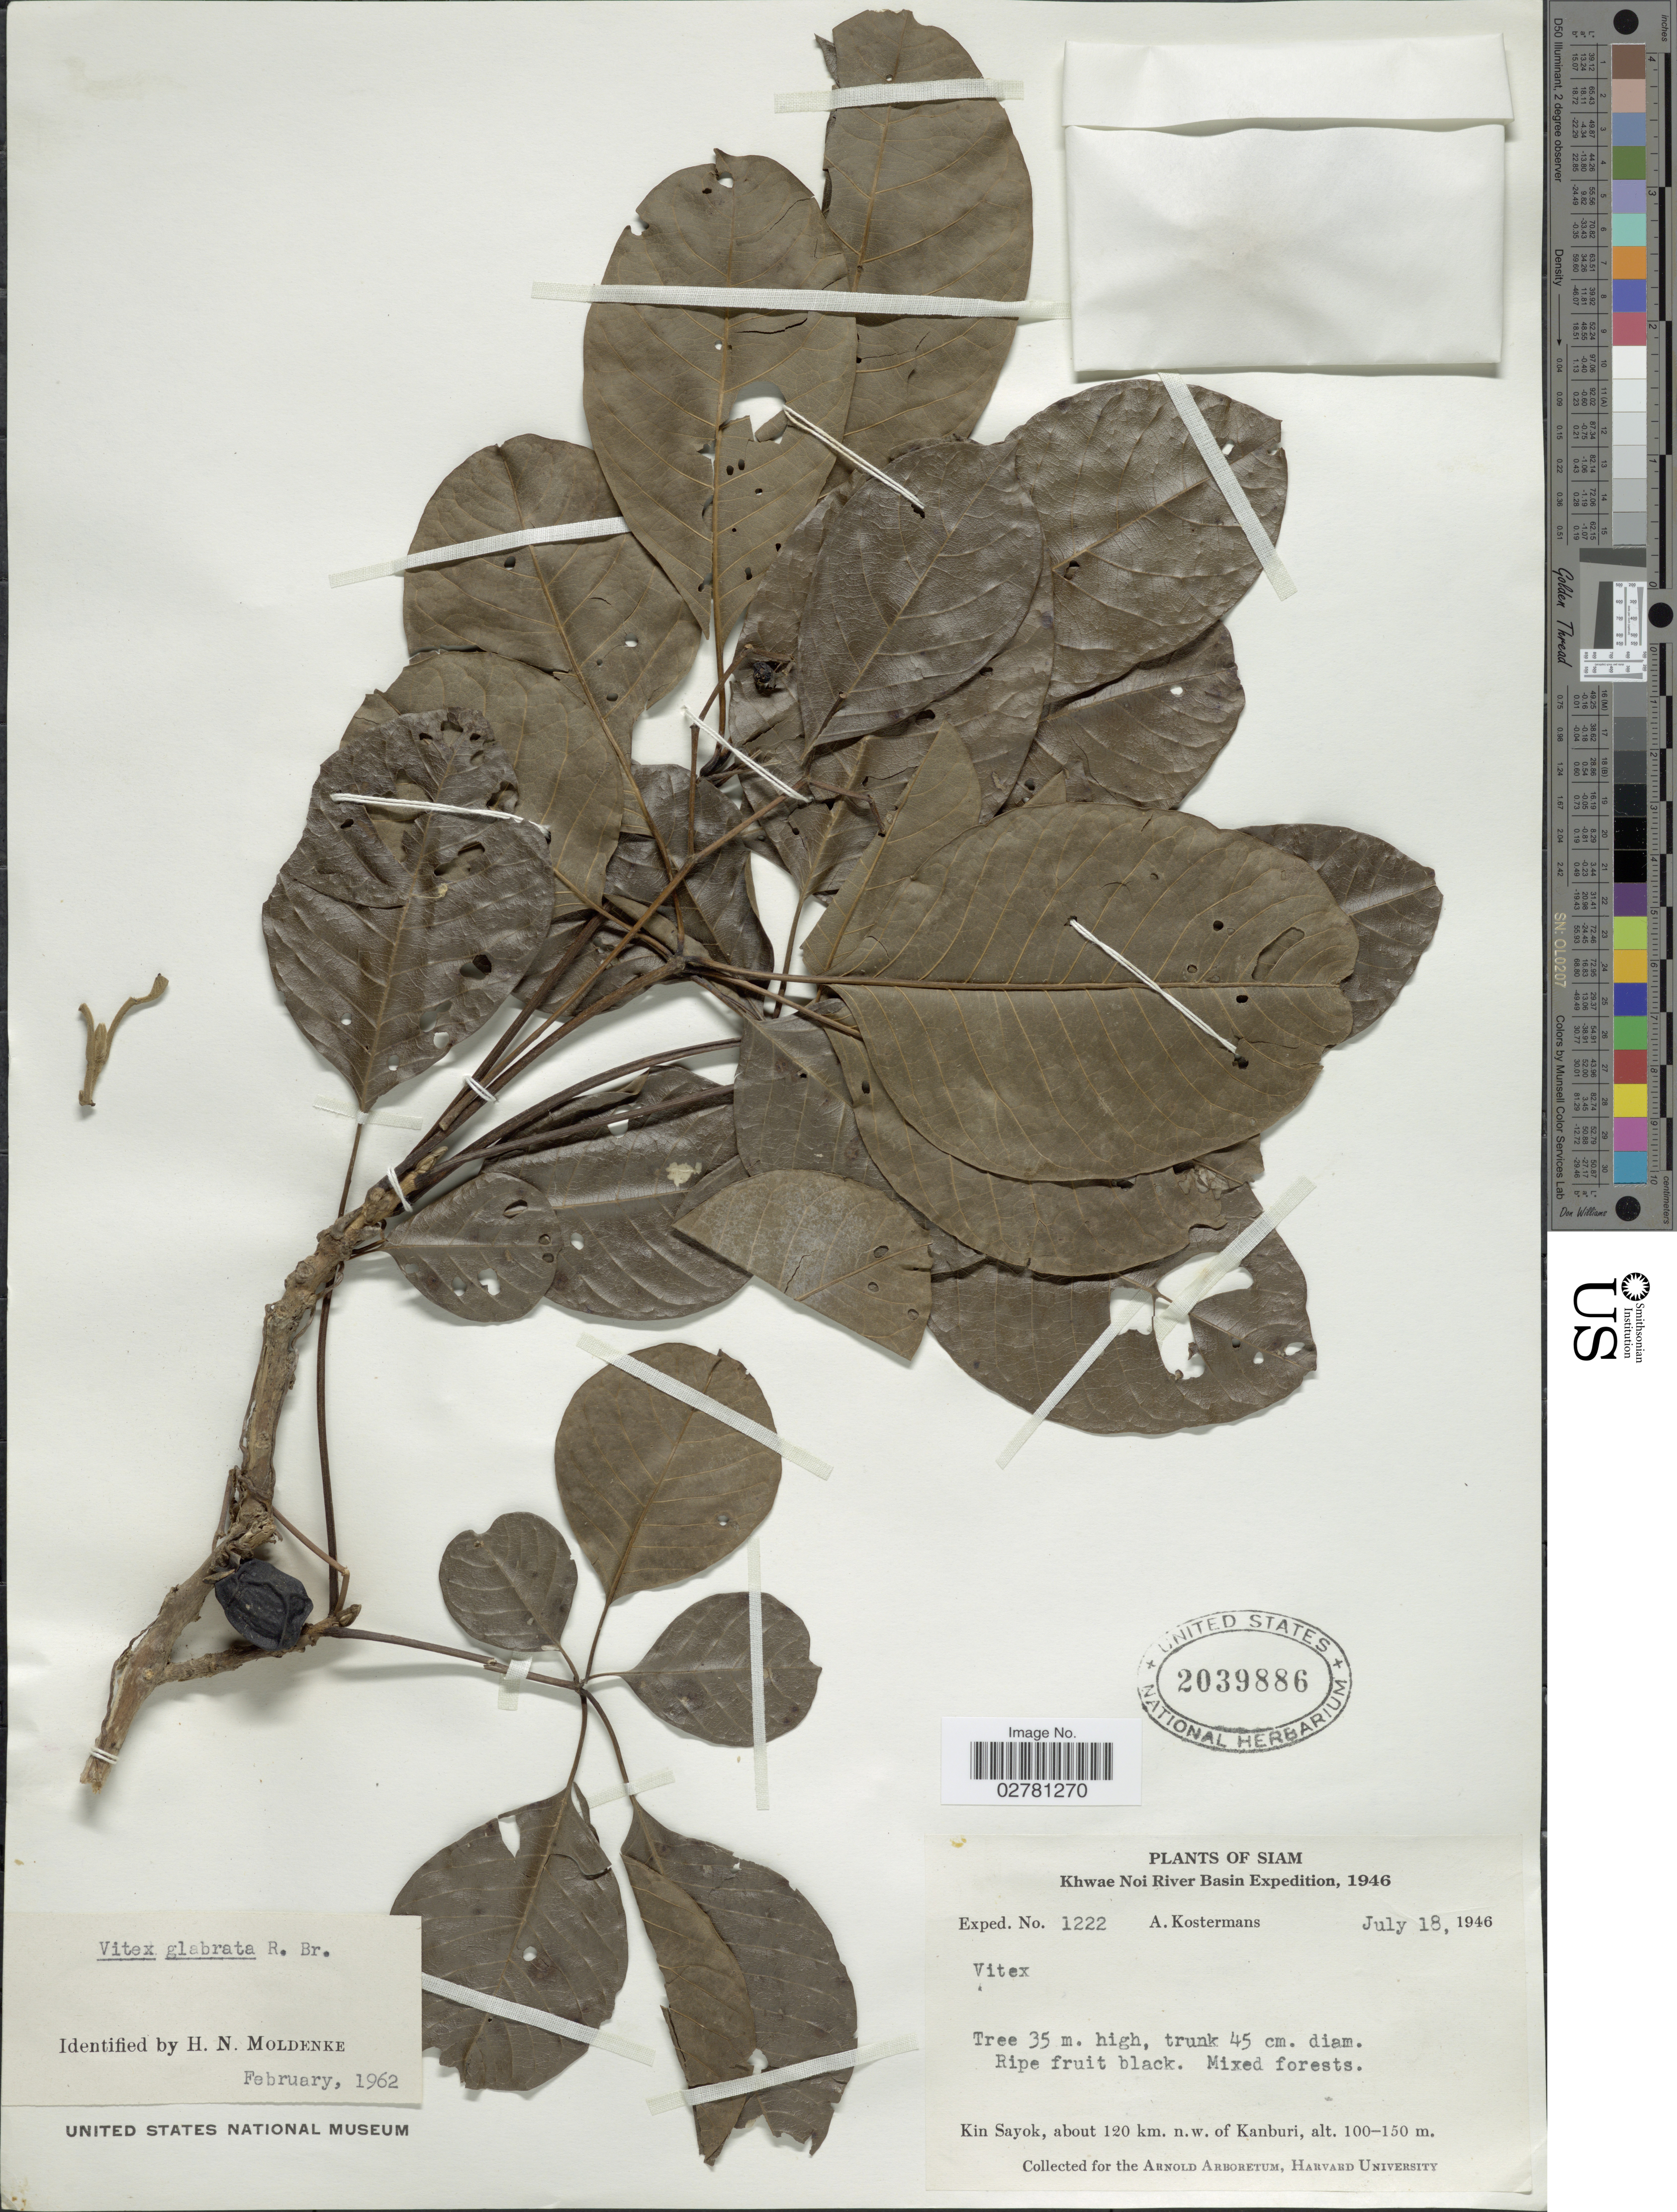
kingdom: Plantae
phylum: Tracheophyta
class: Magnoliopsida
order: Lamiales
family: Lamiaceae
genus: Vitex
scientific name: Vitex glabrata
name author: R. Br.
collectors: A. J. G. Kostermans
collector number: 1222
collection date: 1946-07-18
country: Thailand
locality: Siam. Khwae Noi River Basin. Kin Sayok, about 120 km. n.w. of Kanburi.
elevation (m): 100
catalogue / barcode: US 2039886